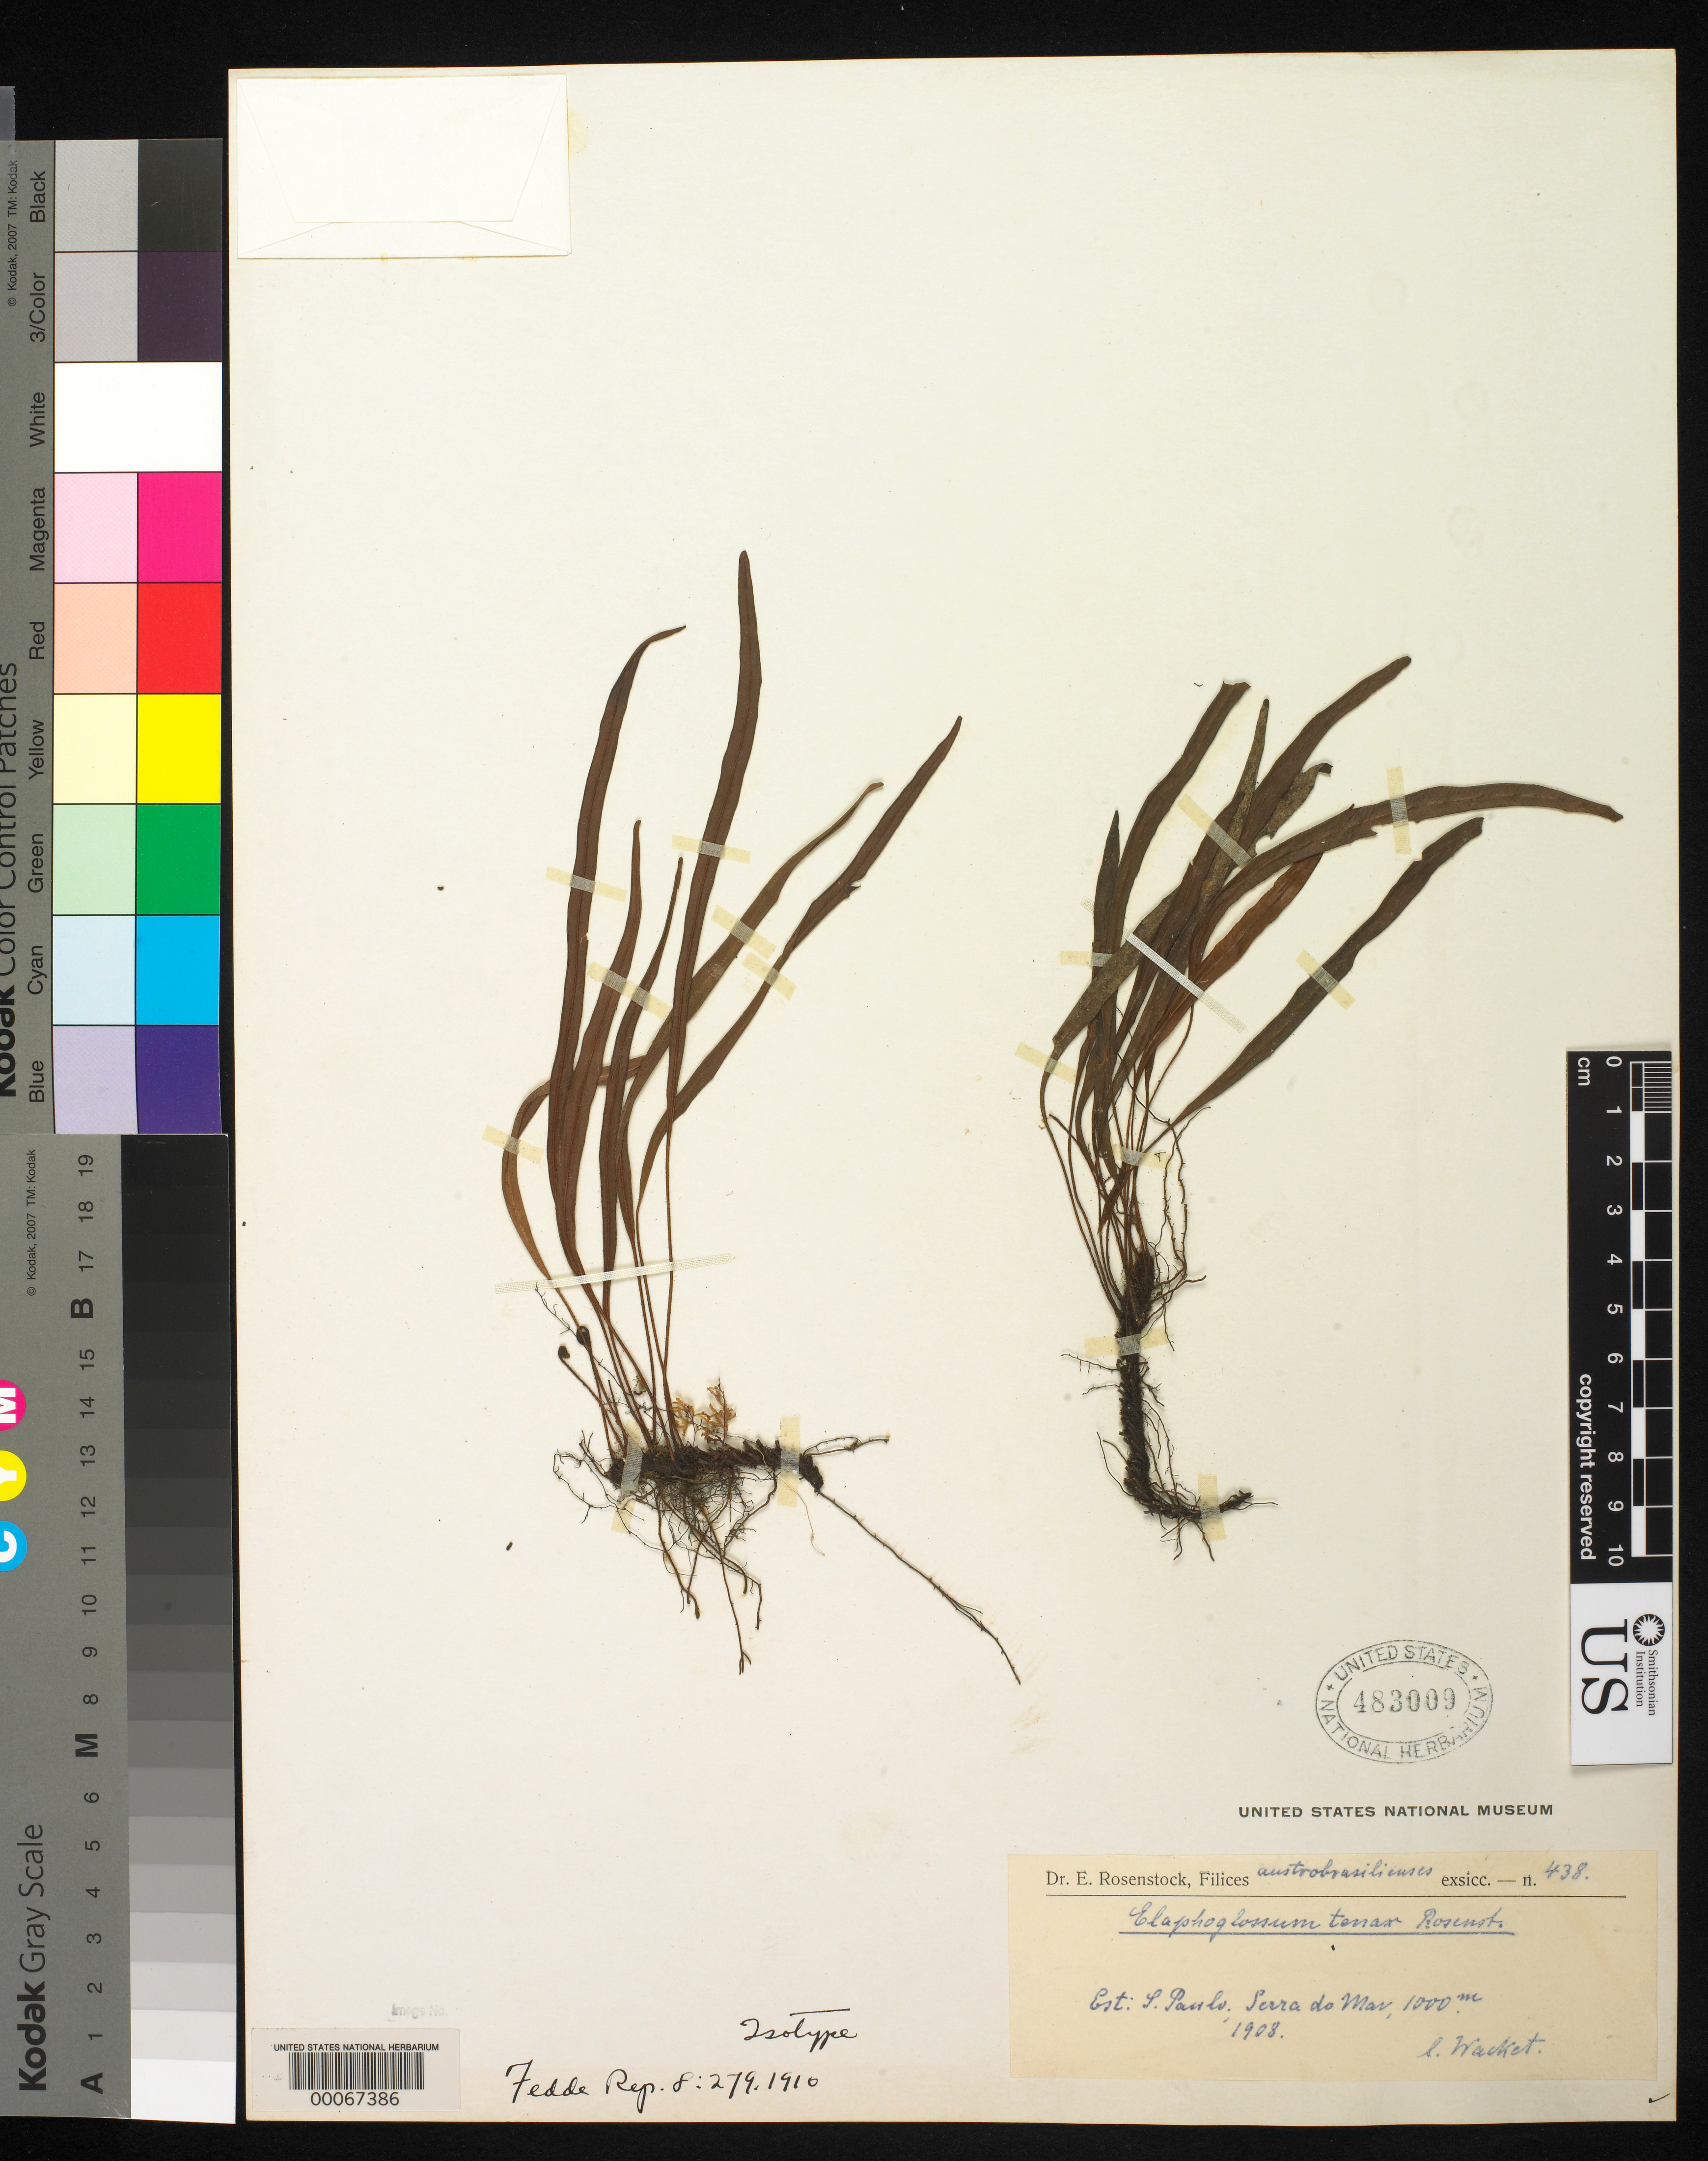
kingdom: Plantae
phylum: Tracheophyta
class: Polypodiopsida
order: Polypodiales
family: Dryopteridaceae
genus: Elaphoglossum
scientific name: Elaphoglossum tenax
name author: Rosenst.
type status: Isotype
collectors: M. Wacket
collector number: Rosenstock Exs. 438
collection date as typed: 1908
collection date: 1908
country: Brazil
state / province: São Paulo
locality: Serra do Mar.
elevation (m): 1000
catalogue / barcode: US 483009